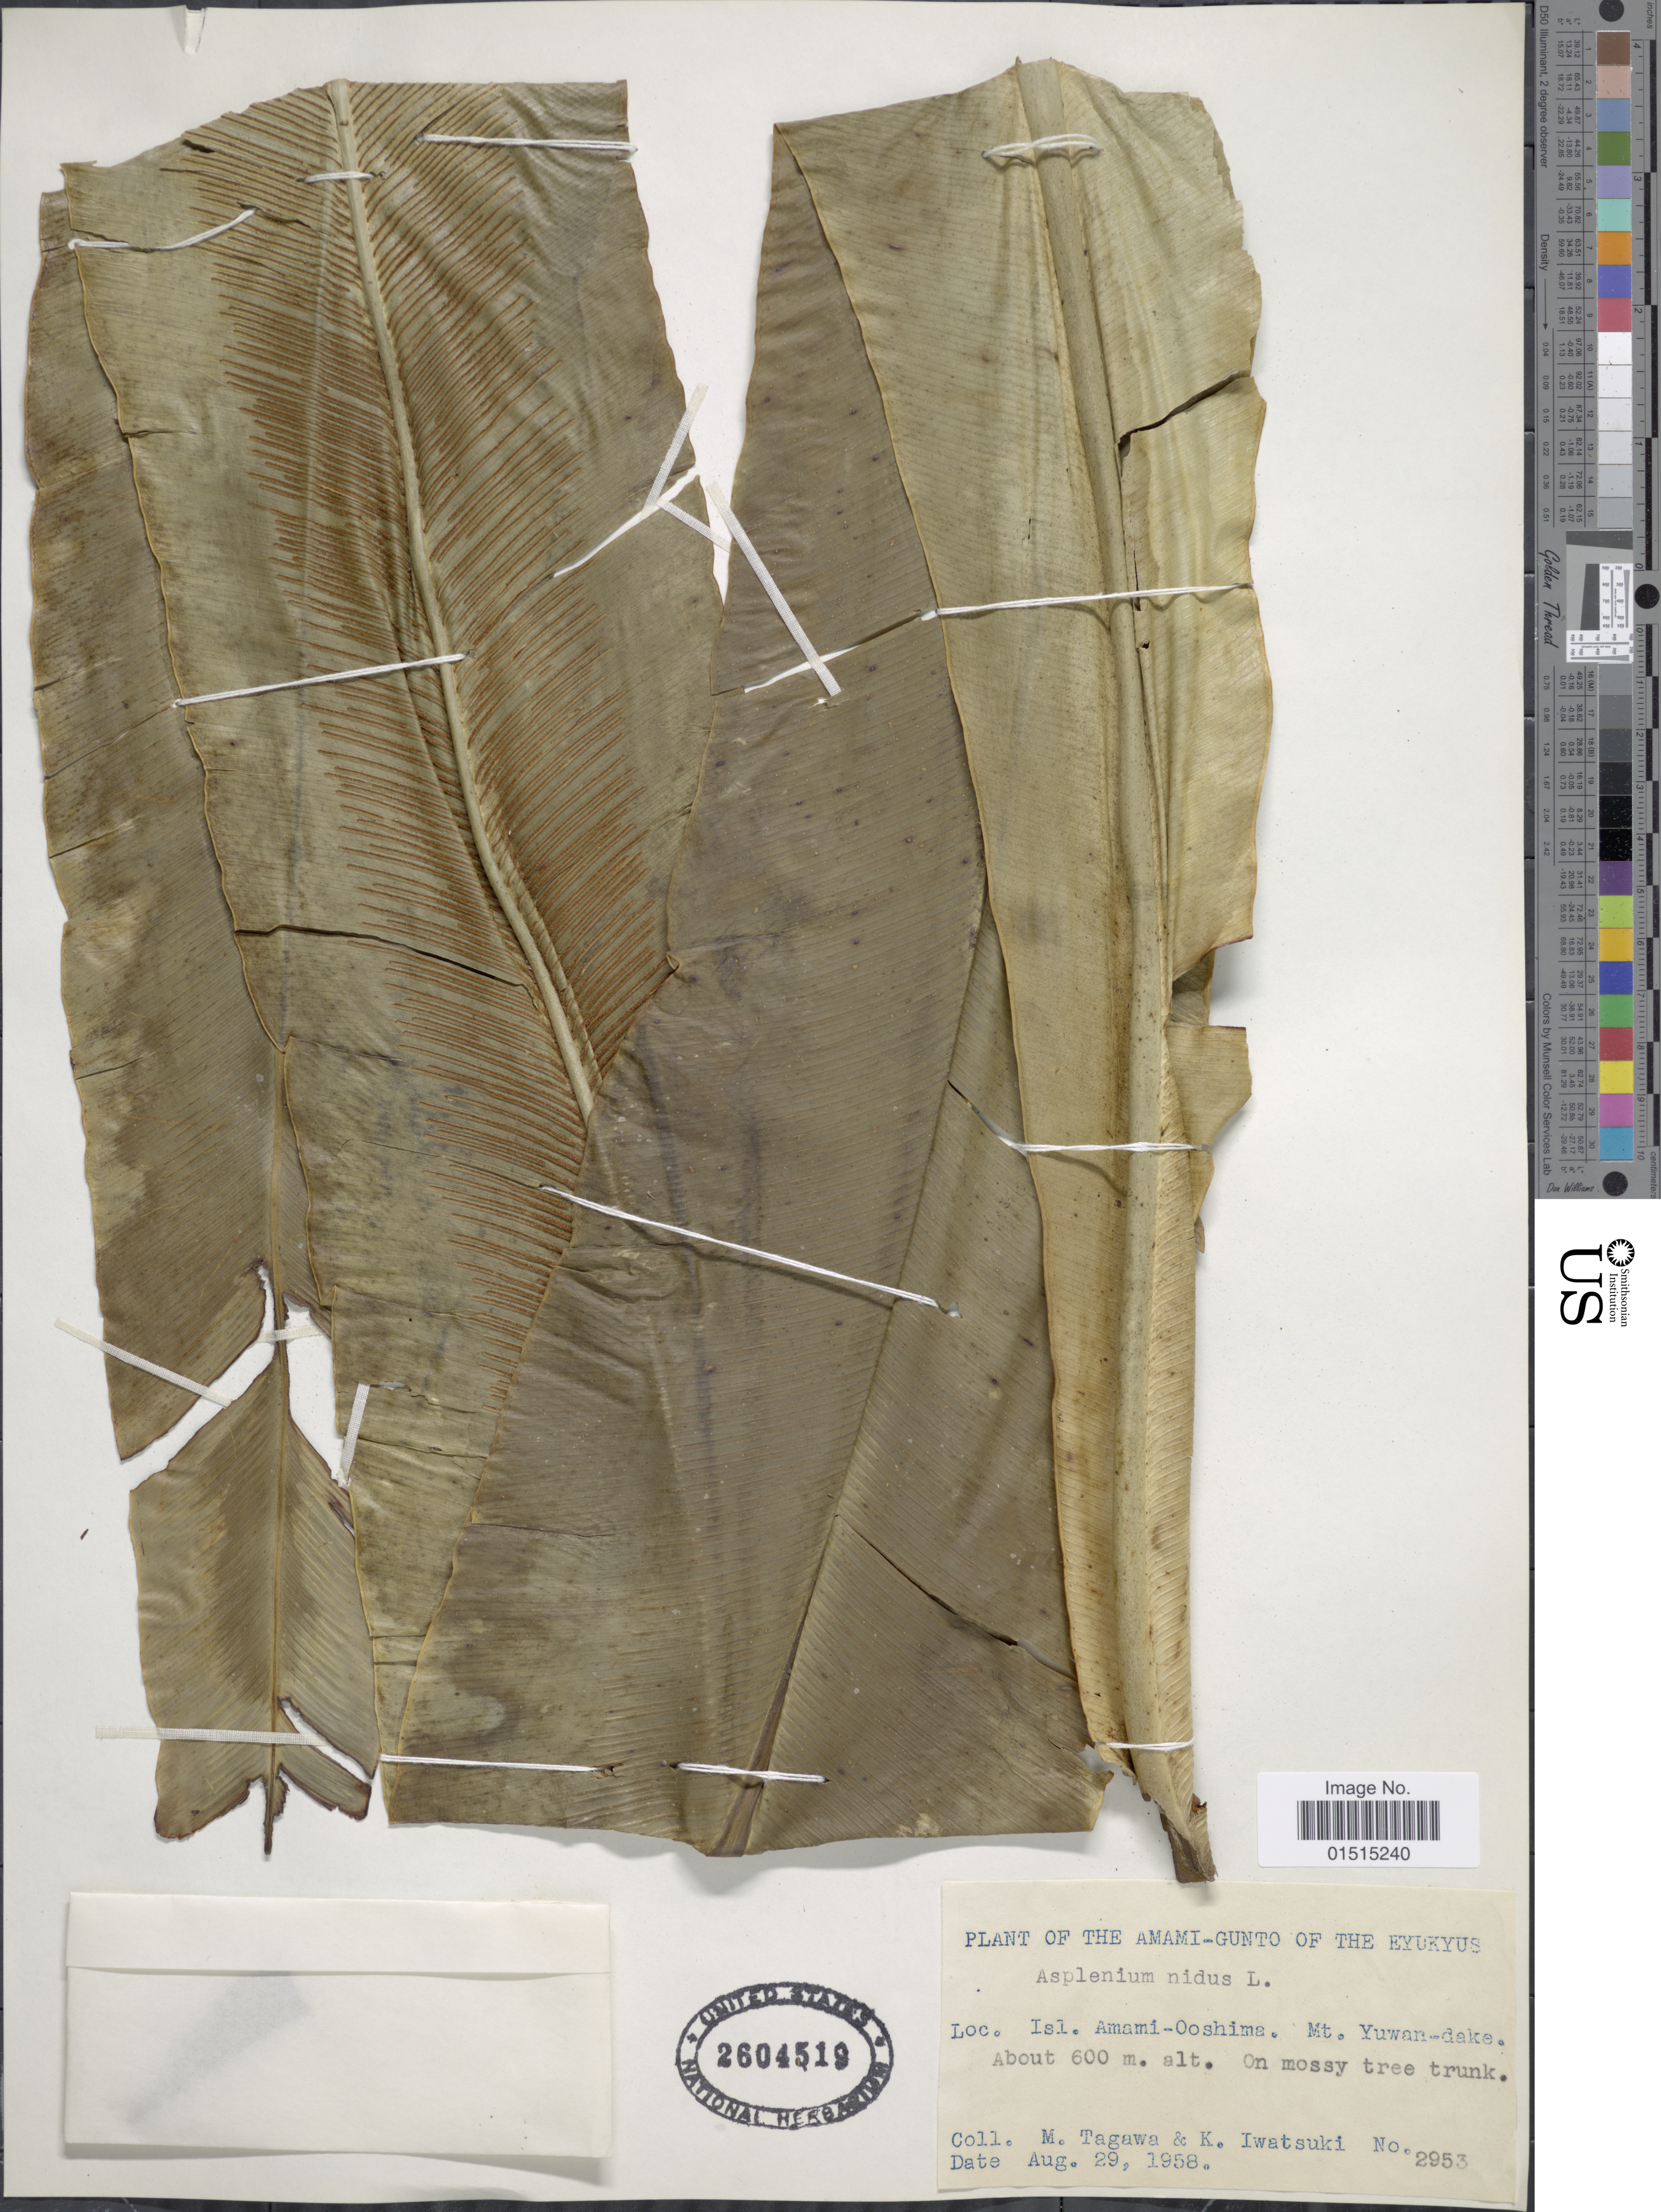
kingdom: Plantae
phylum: Tracheophyta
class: Polypodiopsida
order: Polypodiales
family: Aspleniaceae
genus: Asplenium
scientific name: Asplenium normale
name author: D. Don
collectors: M. Tagawa & K. Iwatsuki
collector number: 2953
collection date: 1958-08-29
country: Japan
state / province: Okinawa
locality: Amami - Gunto of the Ryukyus Isl. Amami - Ooshima. Mt. Yuwan - dake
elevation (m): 600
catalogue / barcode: US 2604519